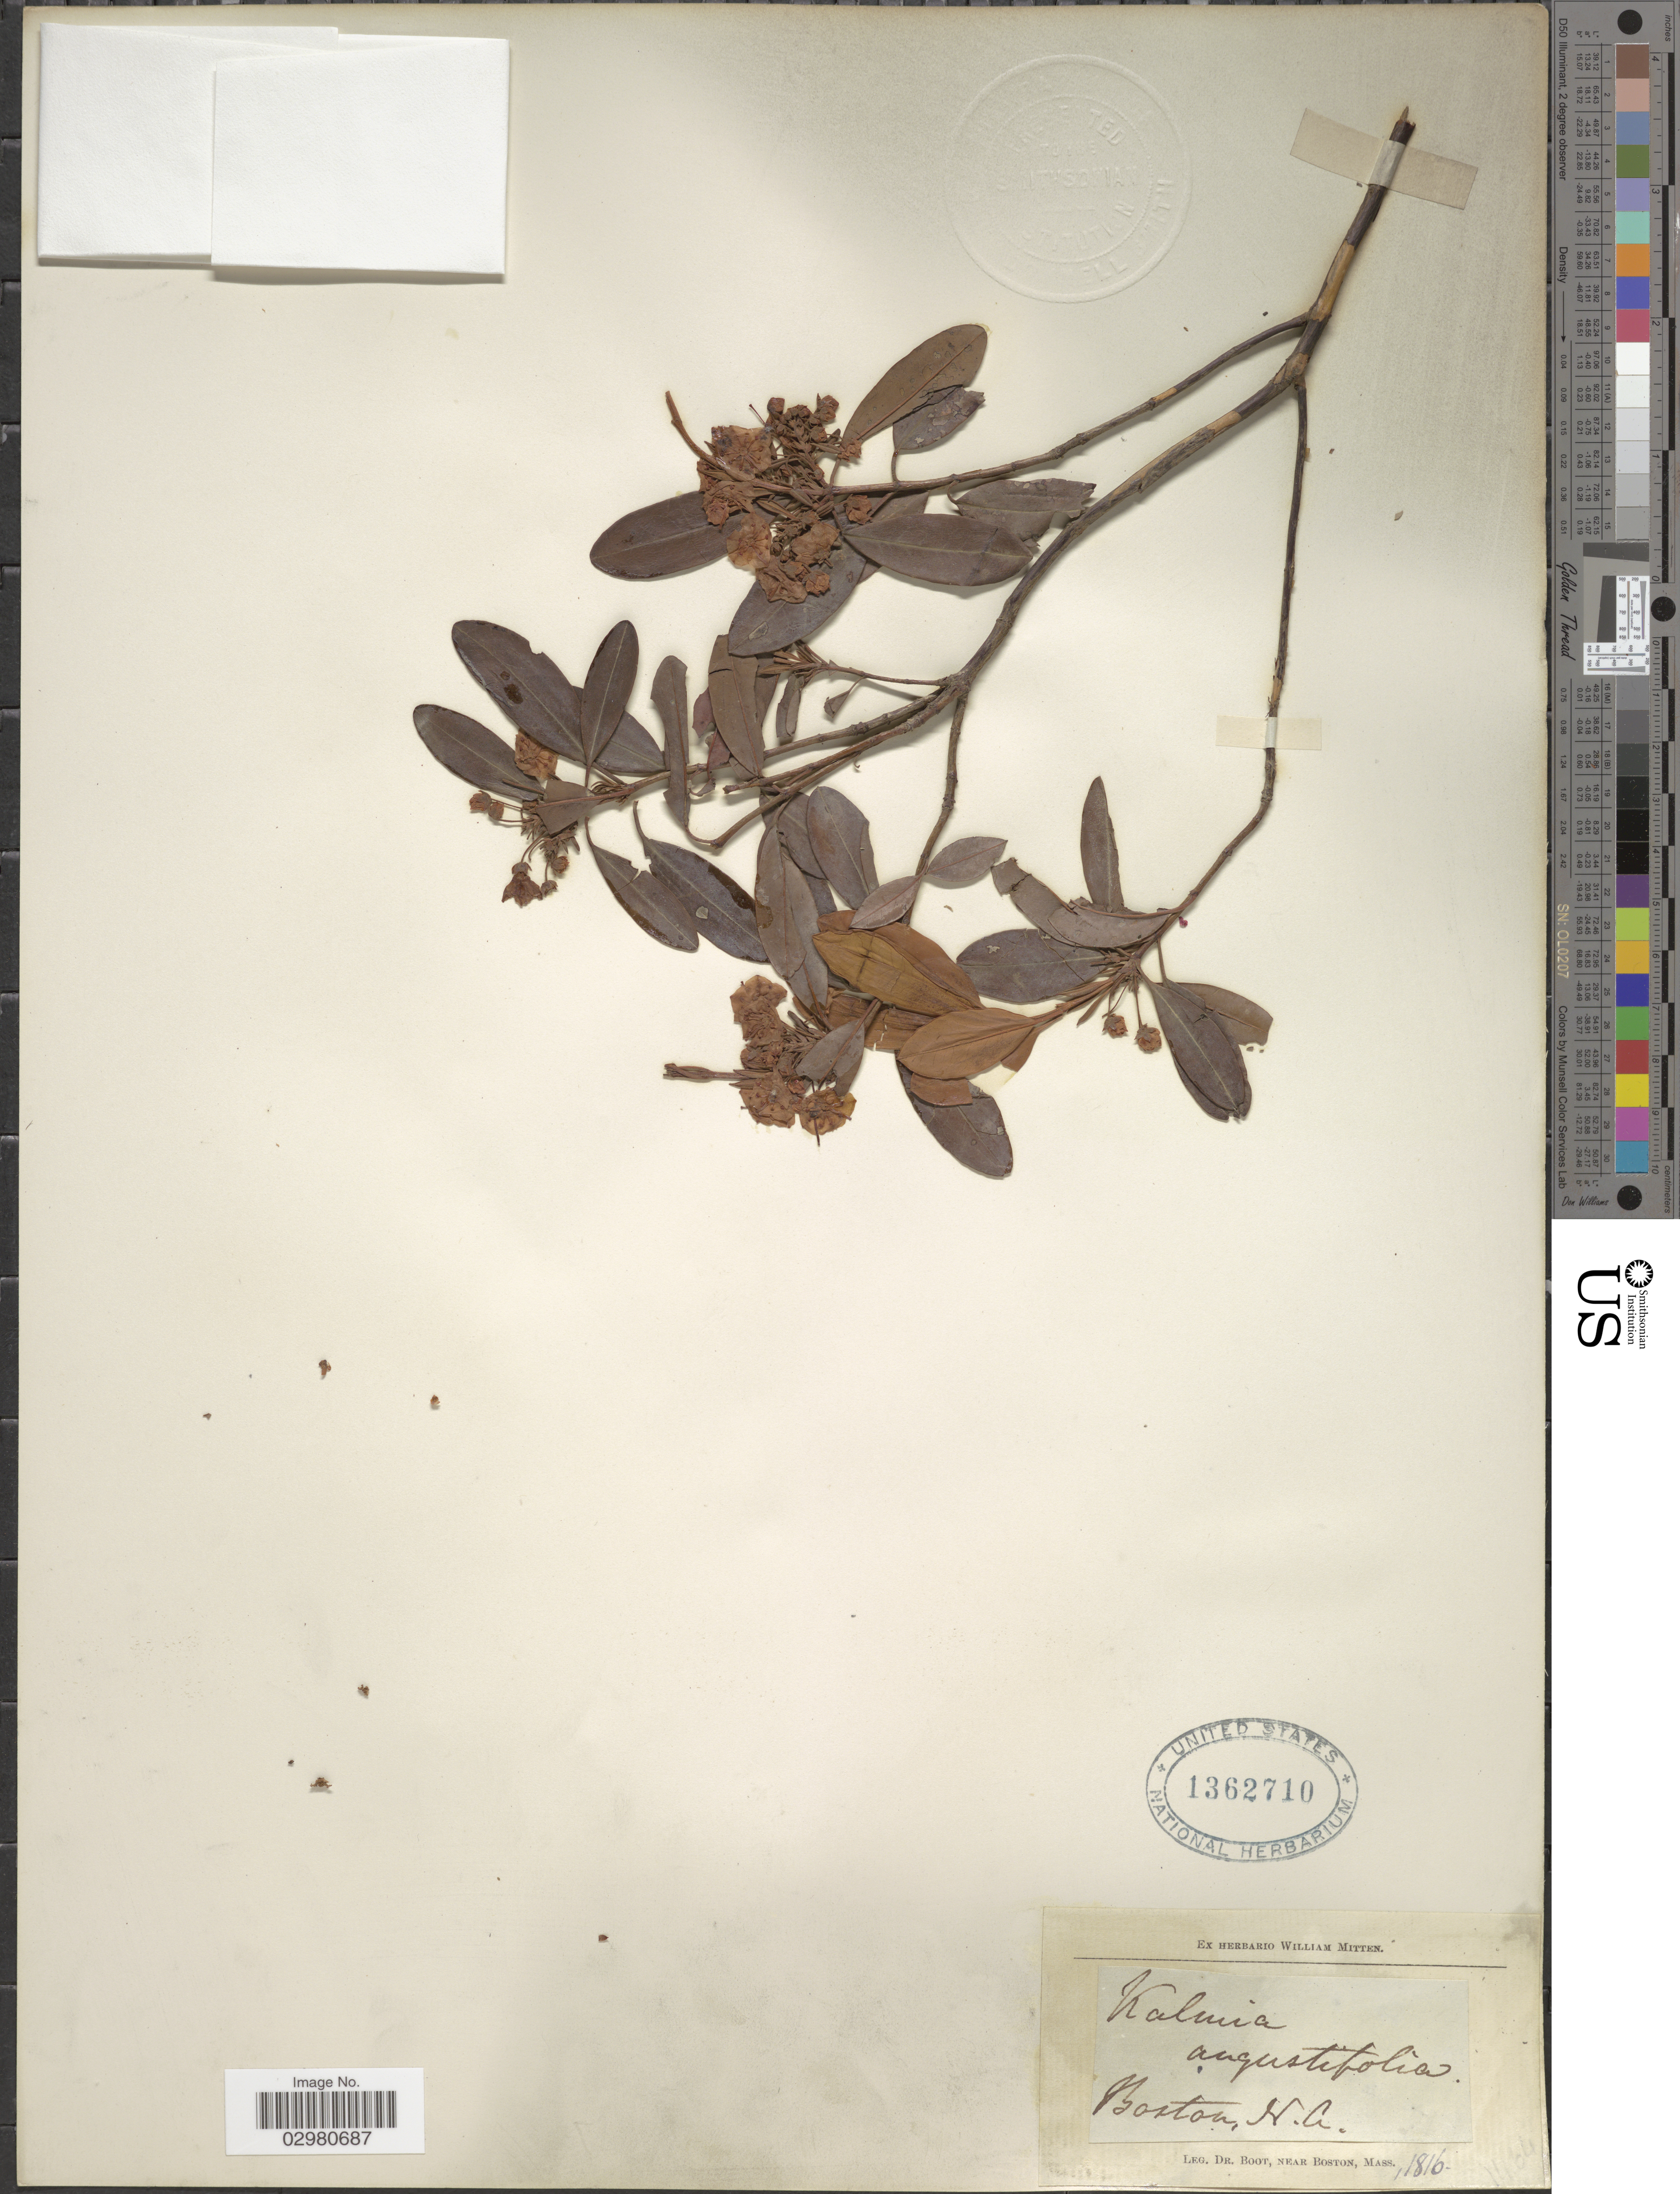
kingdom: Plantae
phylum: Tracheophyta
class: Magnoliopsida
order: Ericales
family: Ericaceae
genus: Kalmia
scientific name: Kalmia angustifolia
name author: L.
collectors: Boot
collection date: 1816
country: United States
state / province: Massachusetts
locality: M.A. Near Boston, Mass.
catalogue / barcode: US 1362710